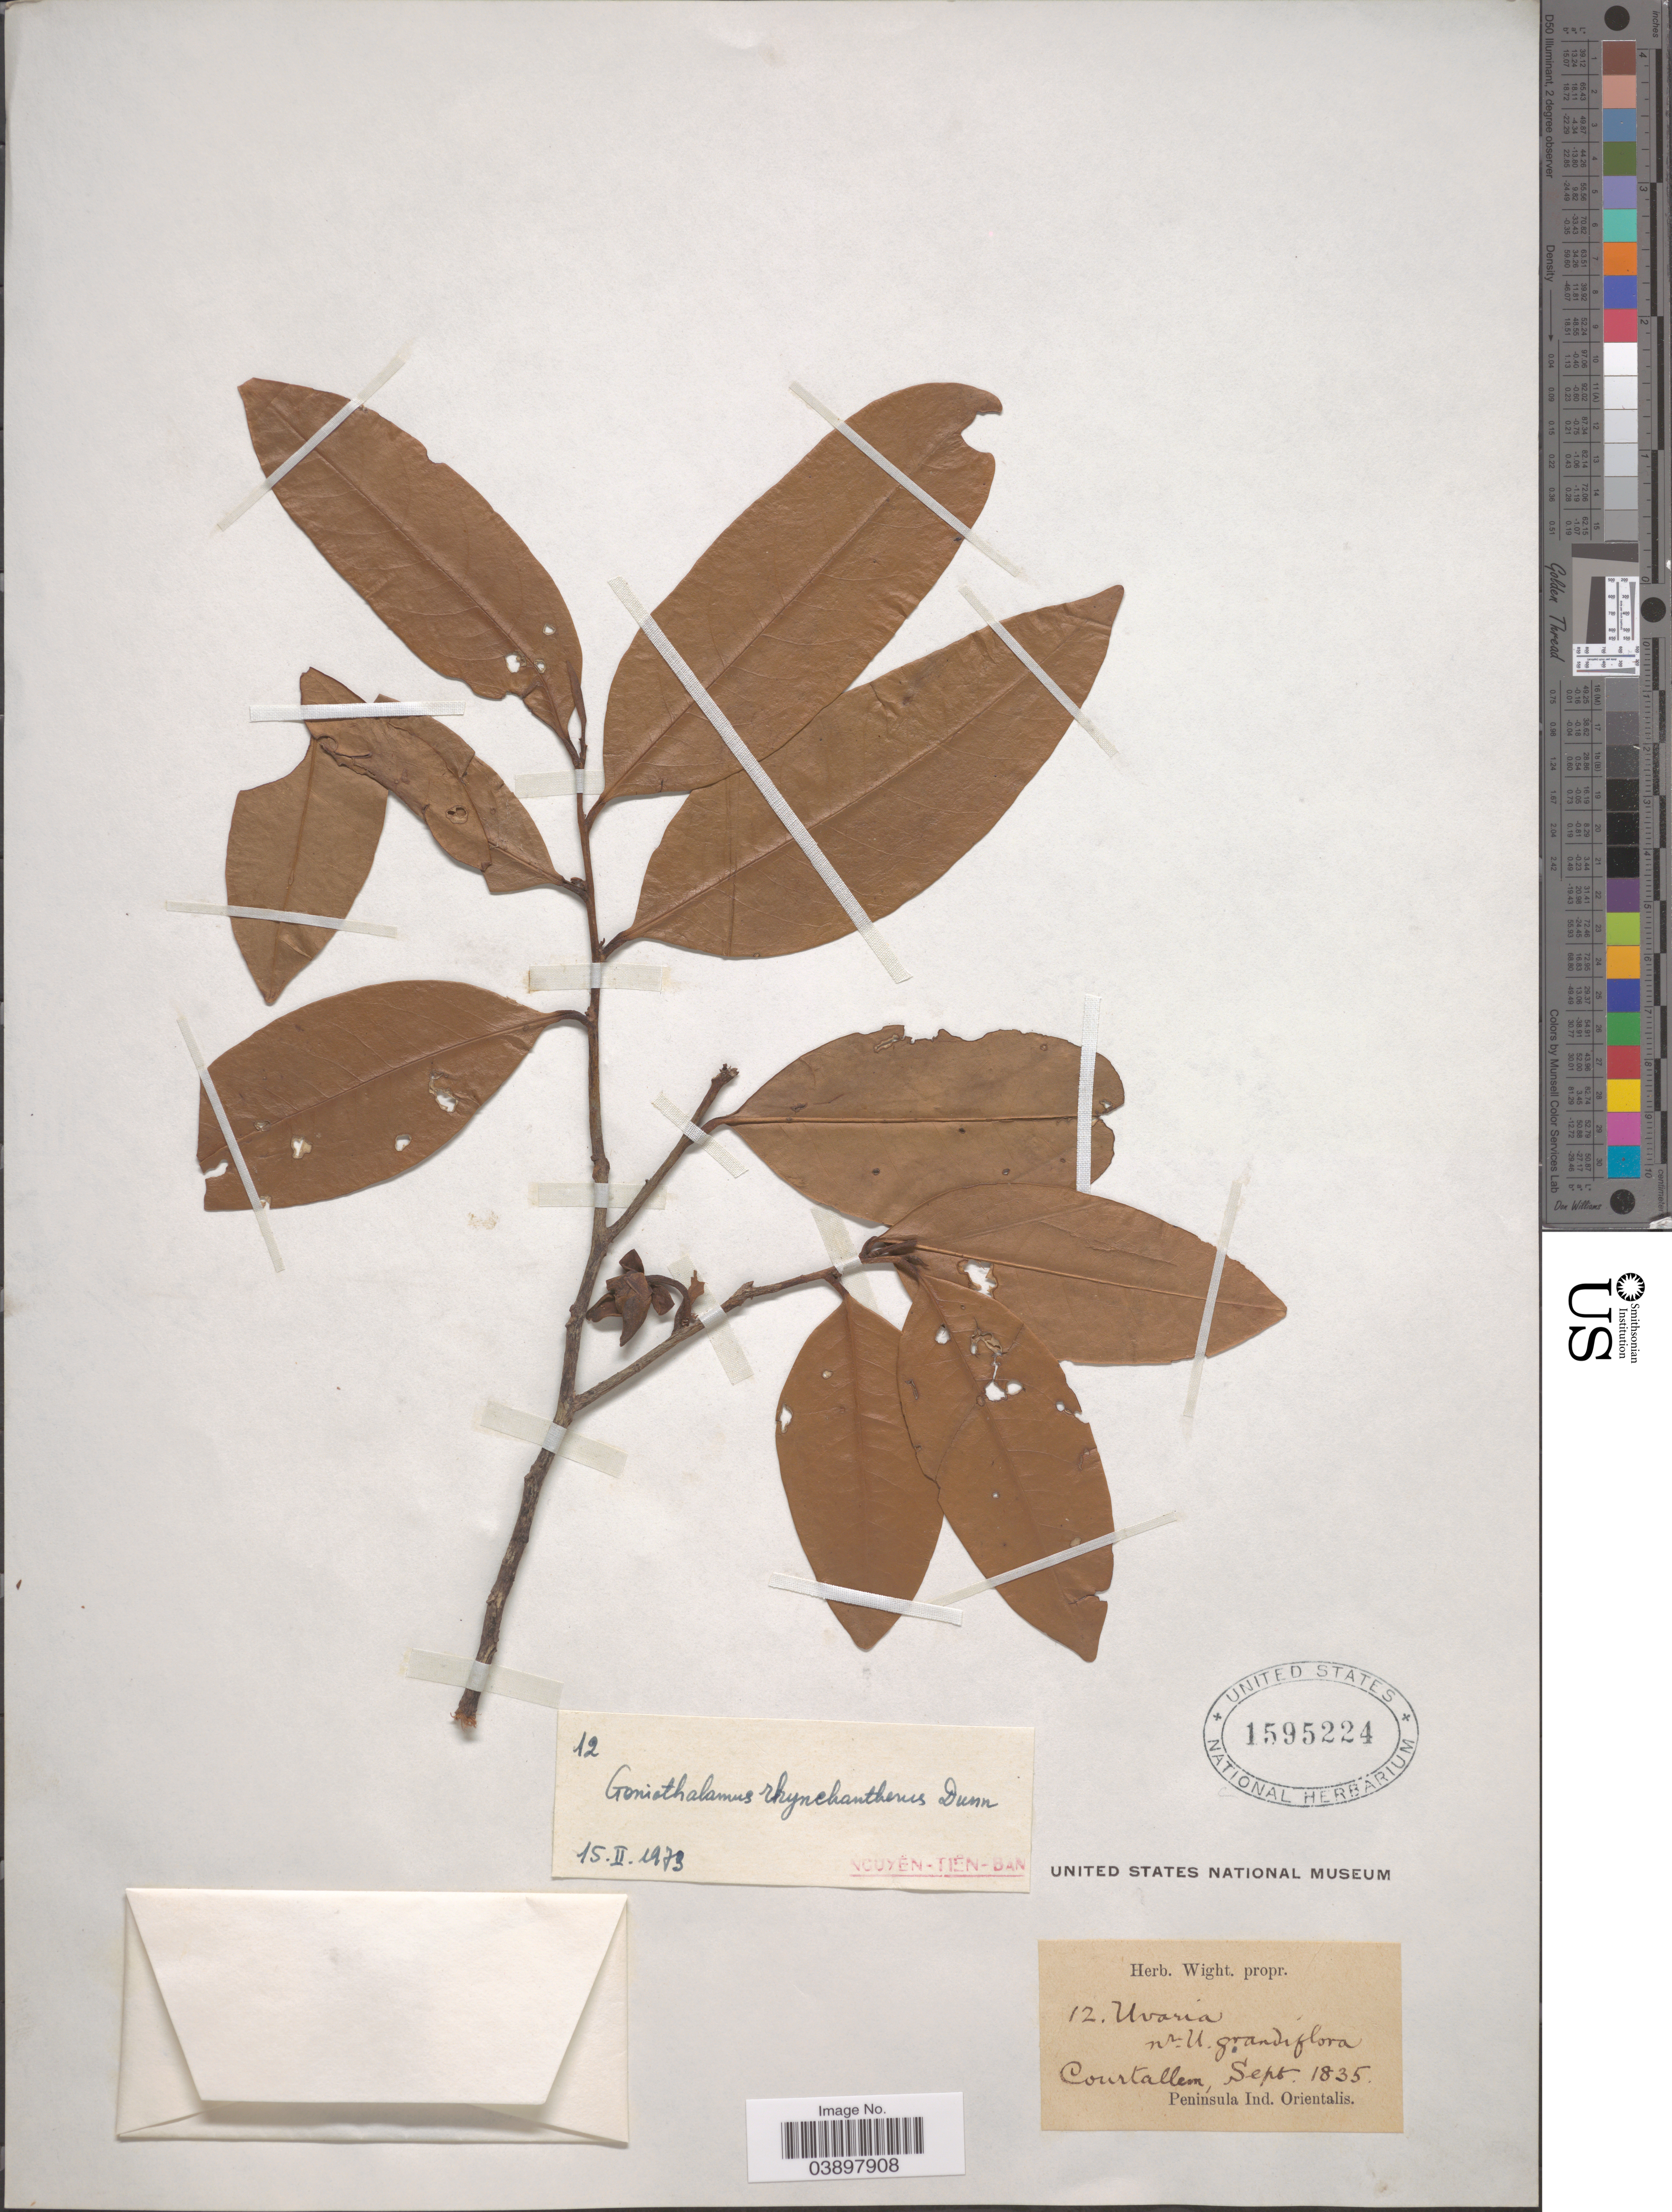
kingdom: Plantae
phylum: Tracheophyta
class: Magnoliopsida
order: Magnoliales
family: Annonaceae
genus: Goniothalamus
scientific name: Goniothalamus rhynchantherus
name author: Dunn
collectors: ex Herb. Wright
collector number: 12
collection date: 1835-09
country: India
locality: Courtallem. Peninsula Ind. Orientalis.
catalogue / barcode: US 1595224